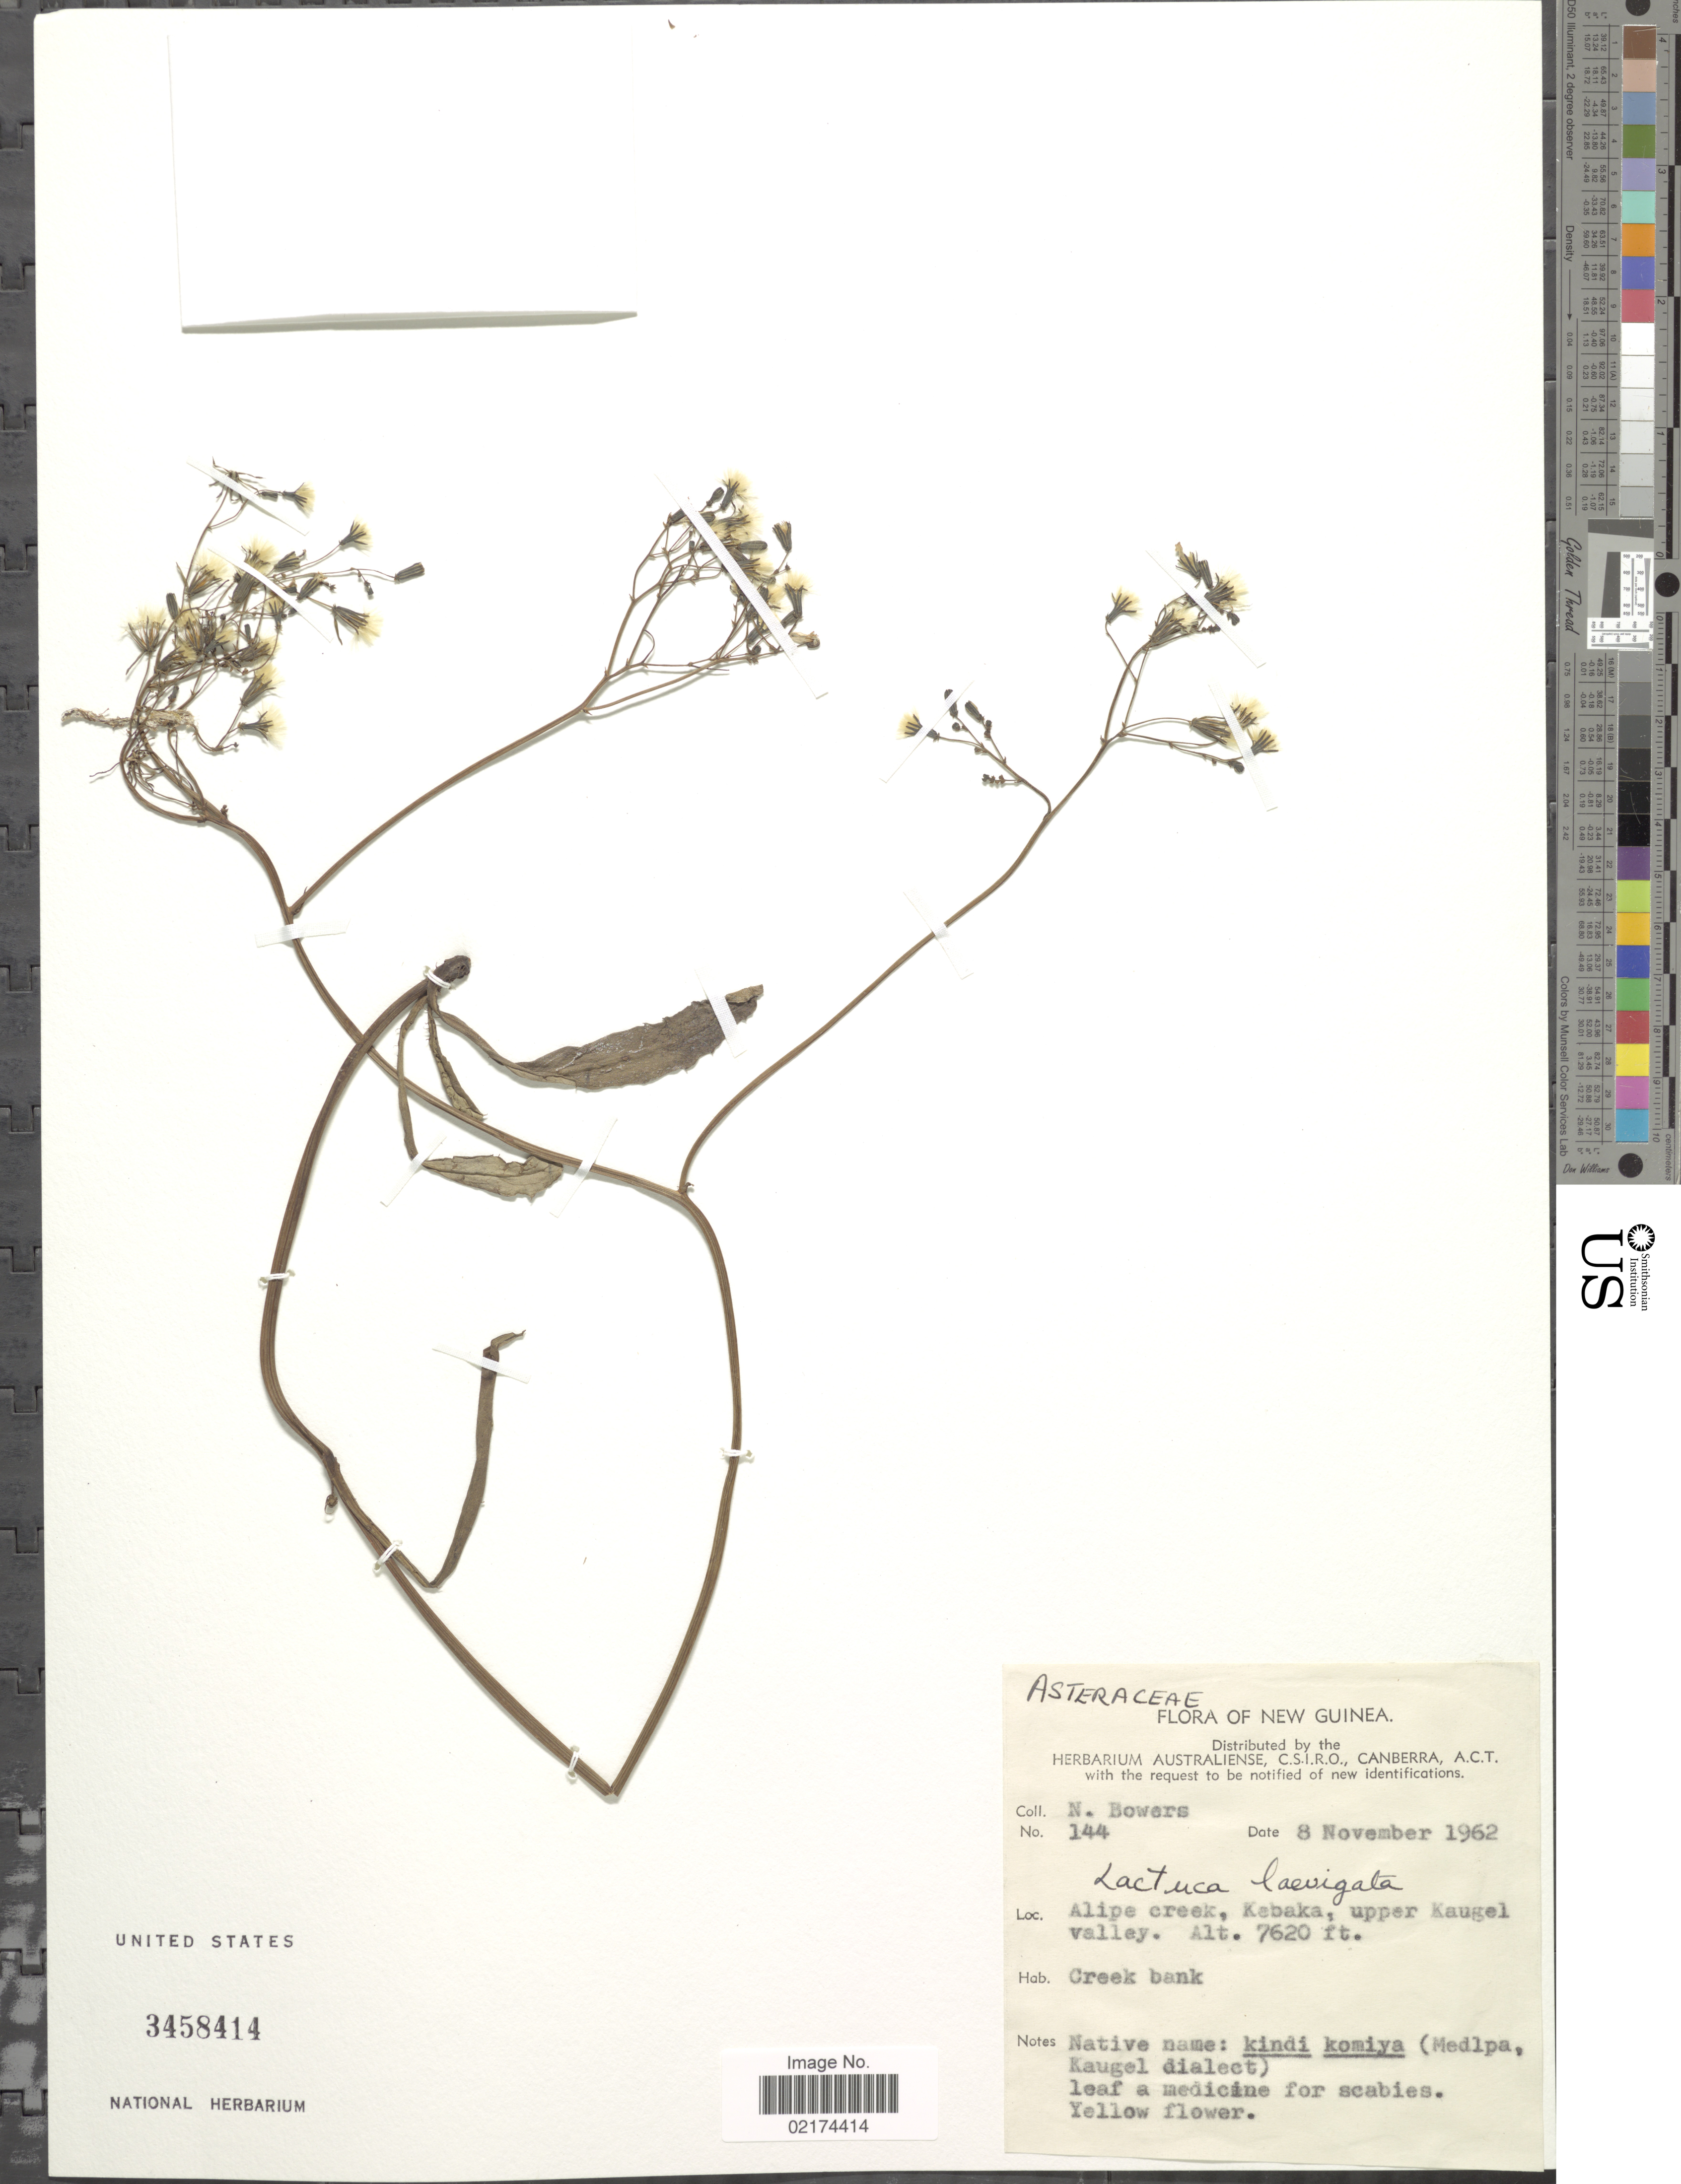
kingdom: Plantae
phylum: Tracheophyta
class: Magnoliopsida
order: Asterales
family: Asteraceae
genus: Lactuca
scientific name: Lactuca laevigata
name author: (Blume) DC.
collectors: N. Bowers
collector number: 144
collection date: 1962-11-08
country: Papua New Guinea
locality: New Guinea, Alipe, Kebala, upper Kaugel valley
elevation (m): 2323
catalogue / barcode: US 3458414